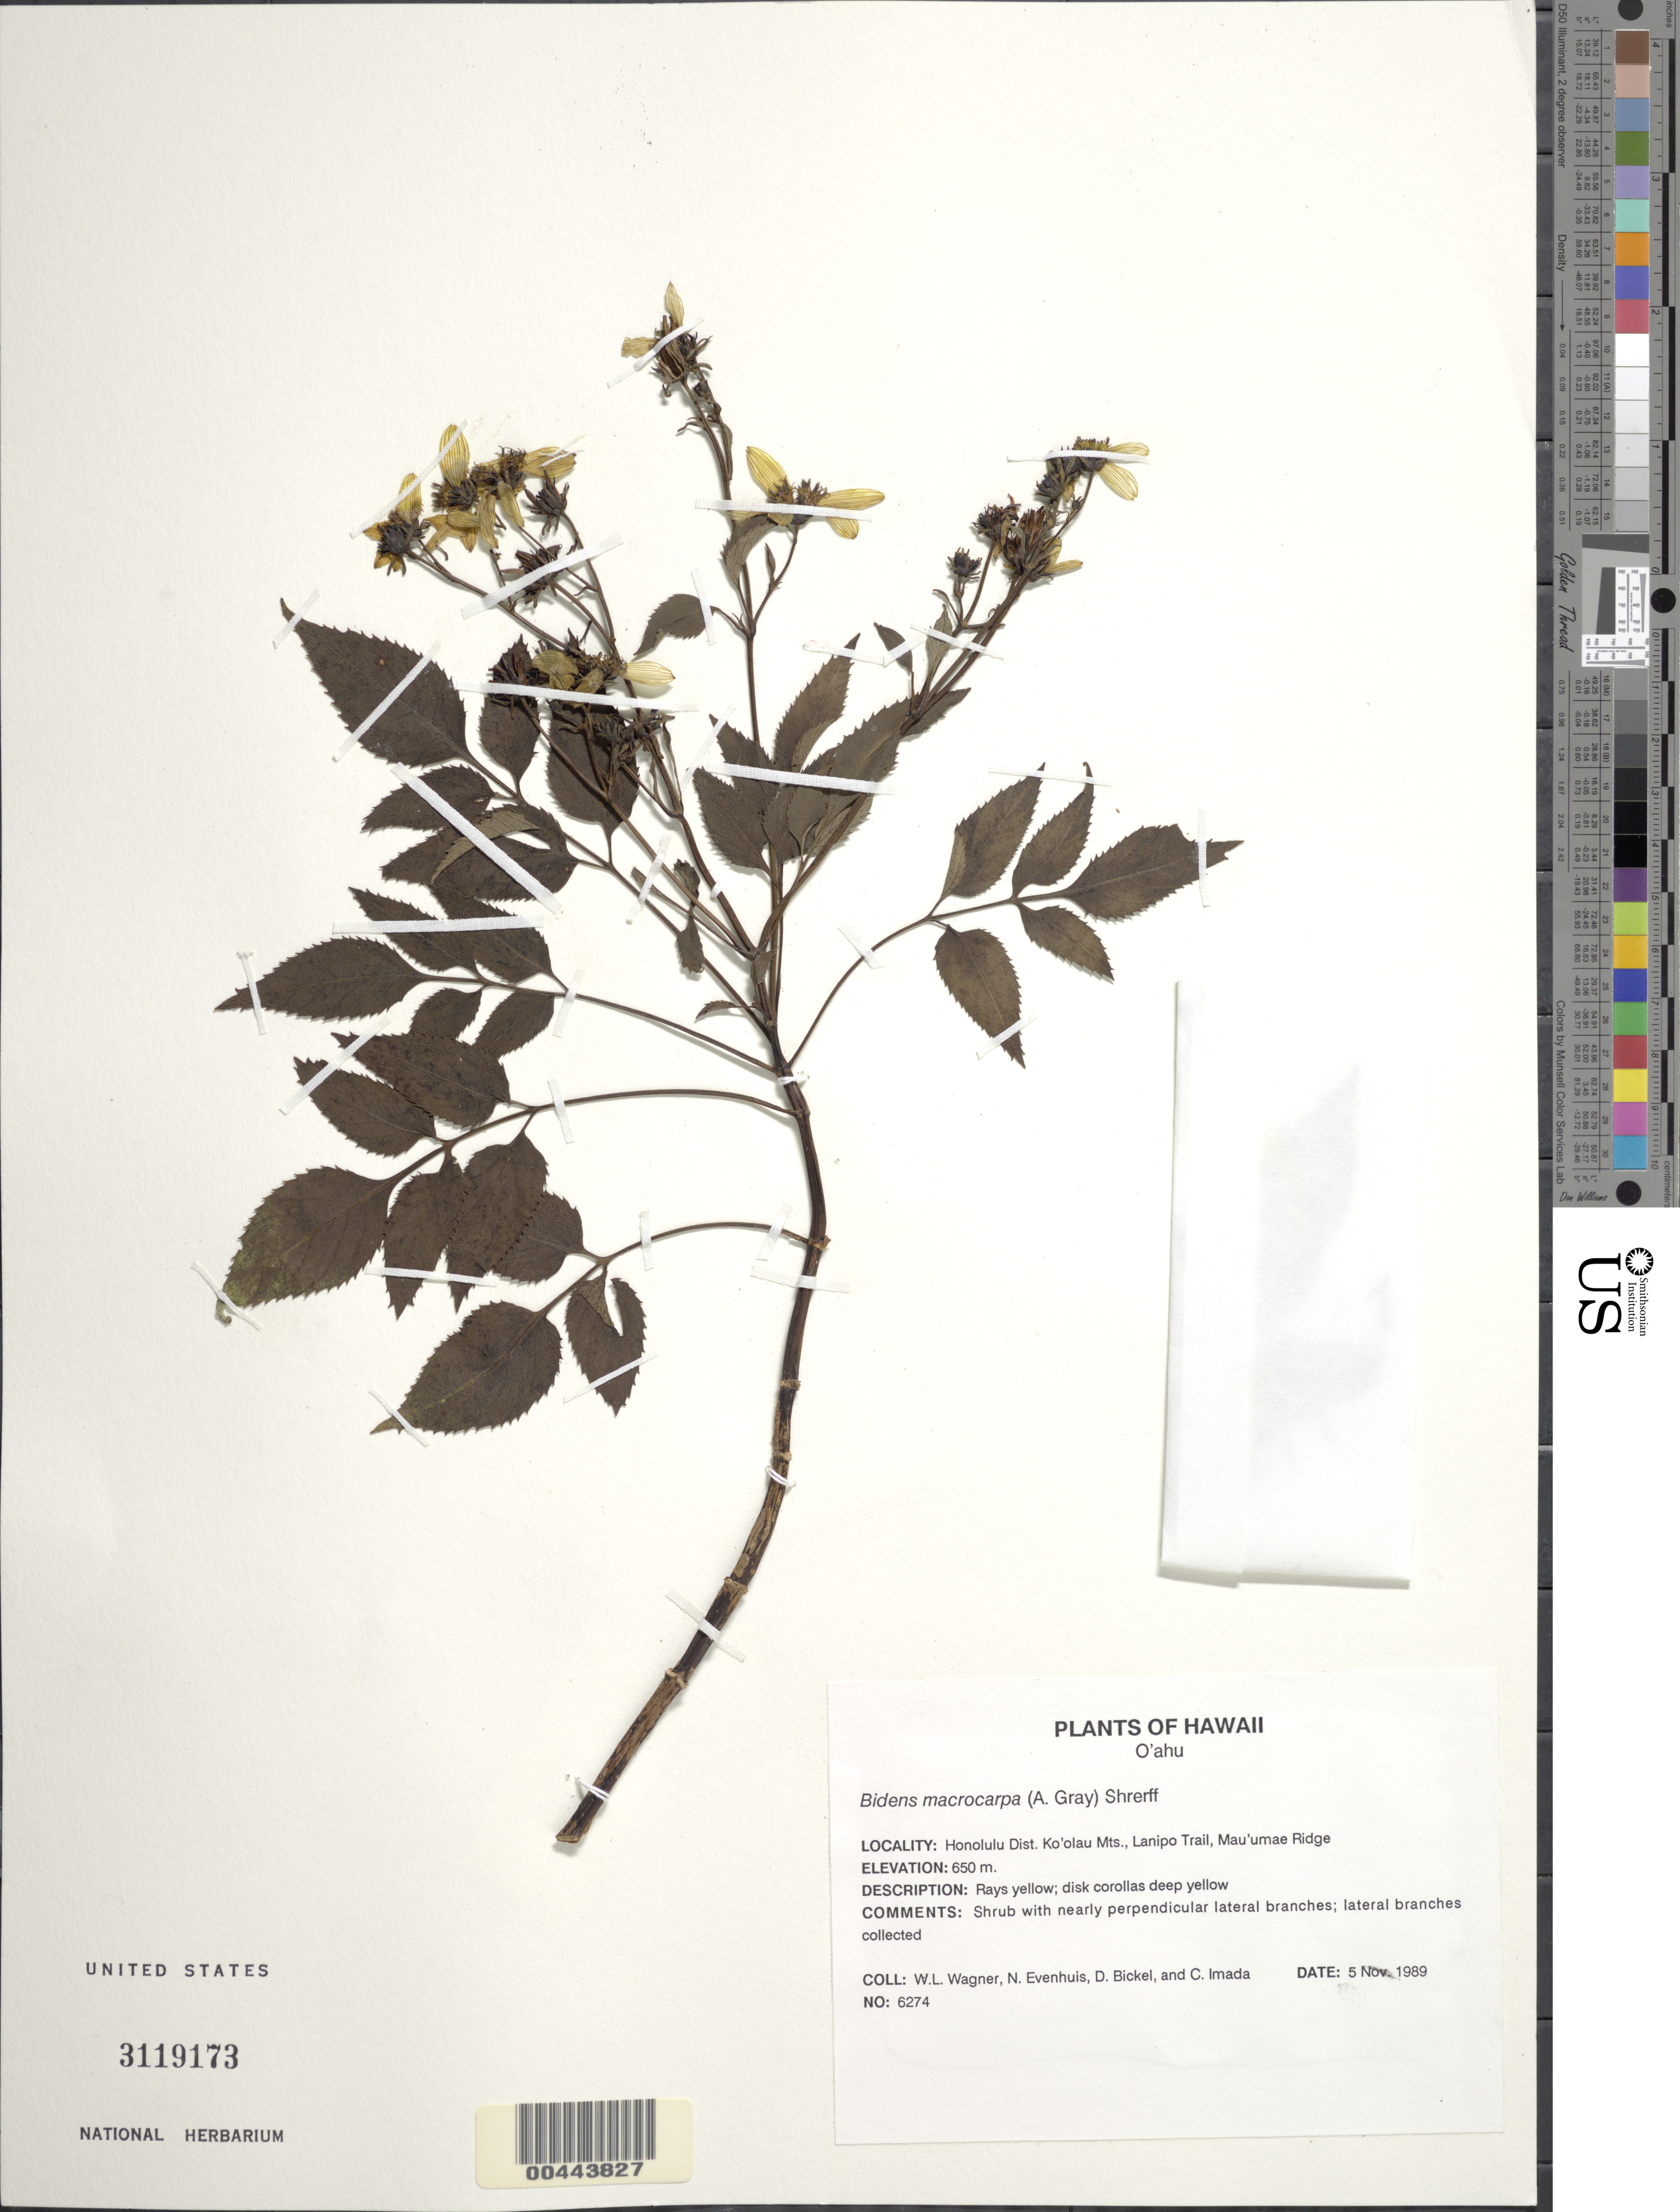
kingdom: Plantae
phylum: Tracheophyta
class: Magnoliopsida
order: Asterales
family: Asteraceae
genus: Bidens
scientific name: Bidens macrocarpa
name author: (A. Gray) Sherff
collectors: W. L. Wagner, N. Evenhuis, D. Bickel & C. Imada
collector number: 6274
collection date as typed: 5 Nov 1989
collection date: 1989-11-05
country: United States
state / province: Hawaii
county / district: Honolulu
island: Oahu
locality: Honolulu District, Koolau Mountains, Lanipo Trail, Mau'umae Ridge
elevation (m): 650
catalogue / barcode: US 3119173